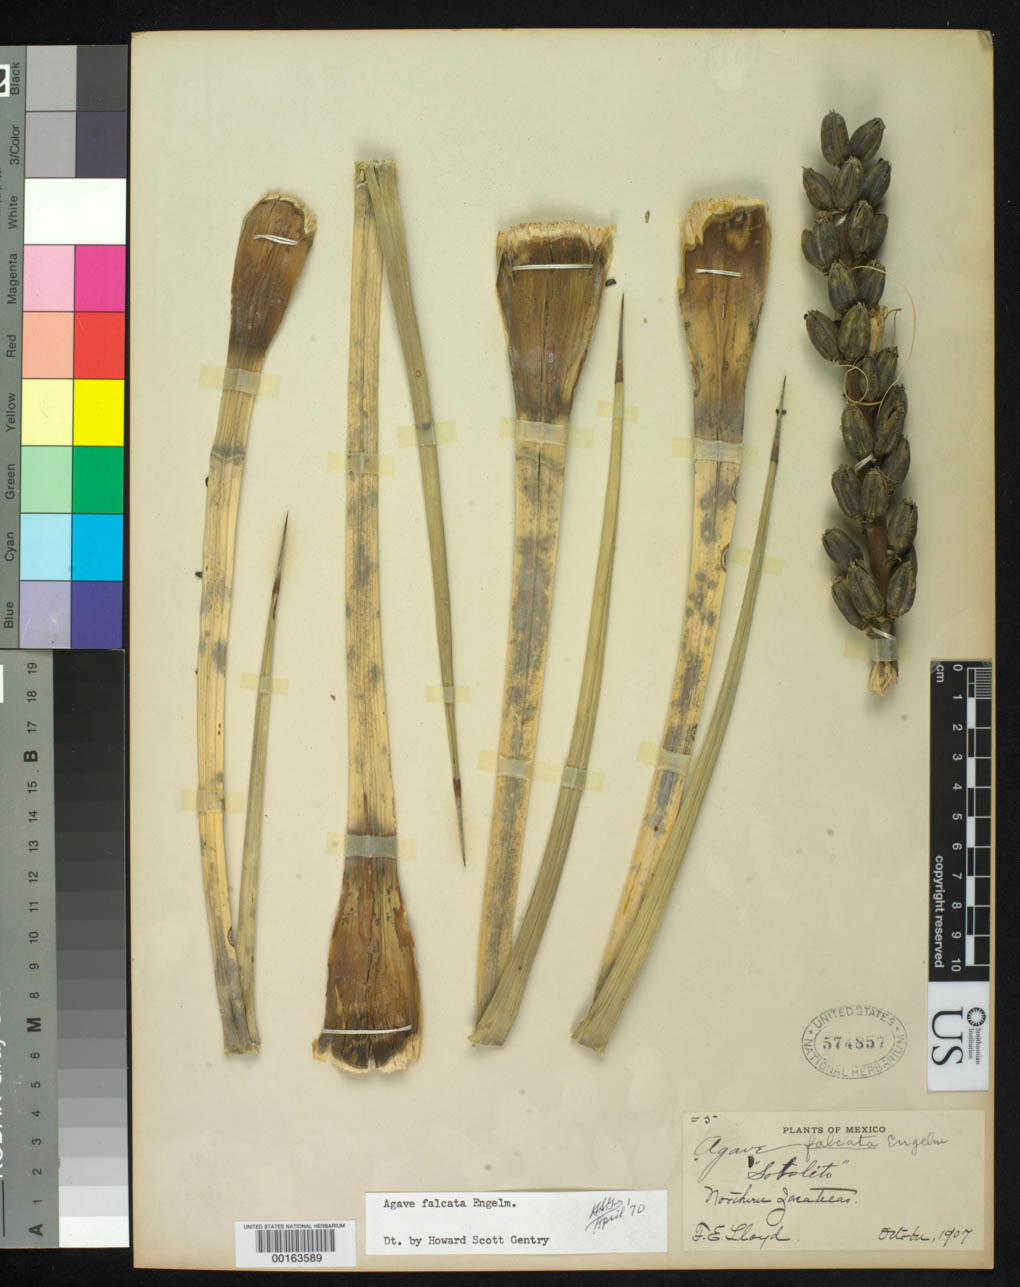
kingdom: Plantae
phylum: Tracheophyta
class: Liliopsida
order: Asparagales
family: Asparagaceae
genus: Agave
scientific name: Agave striata subsp. falcata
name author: (Engelm.) Gentry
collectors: F. E. Lloyd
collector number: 5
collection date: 1907-10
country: Mexico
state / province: Zacatecas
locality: Northern area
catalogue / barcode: US 574857